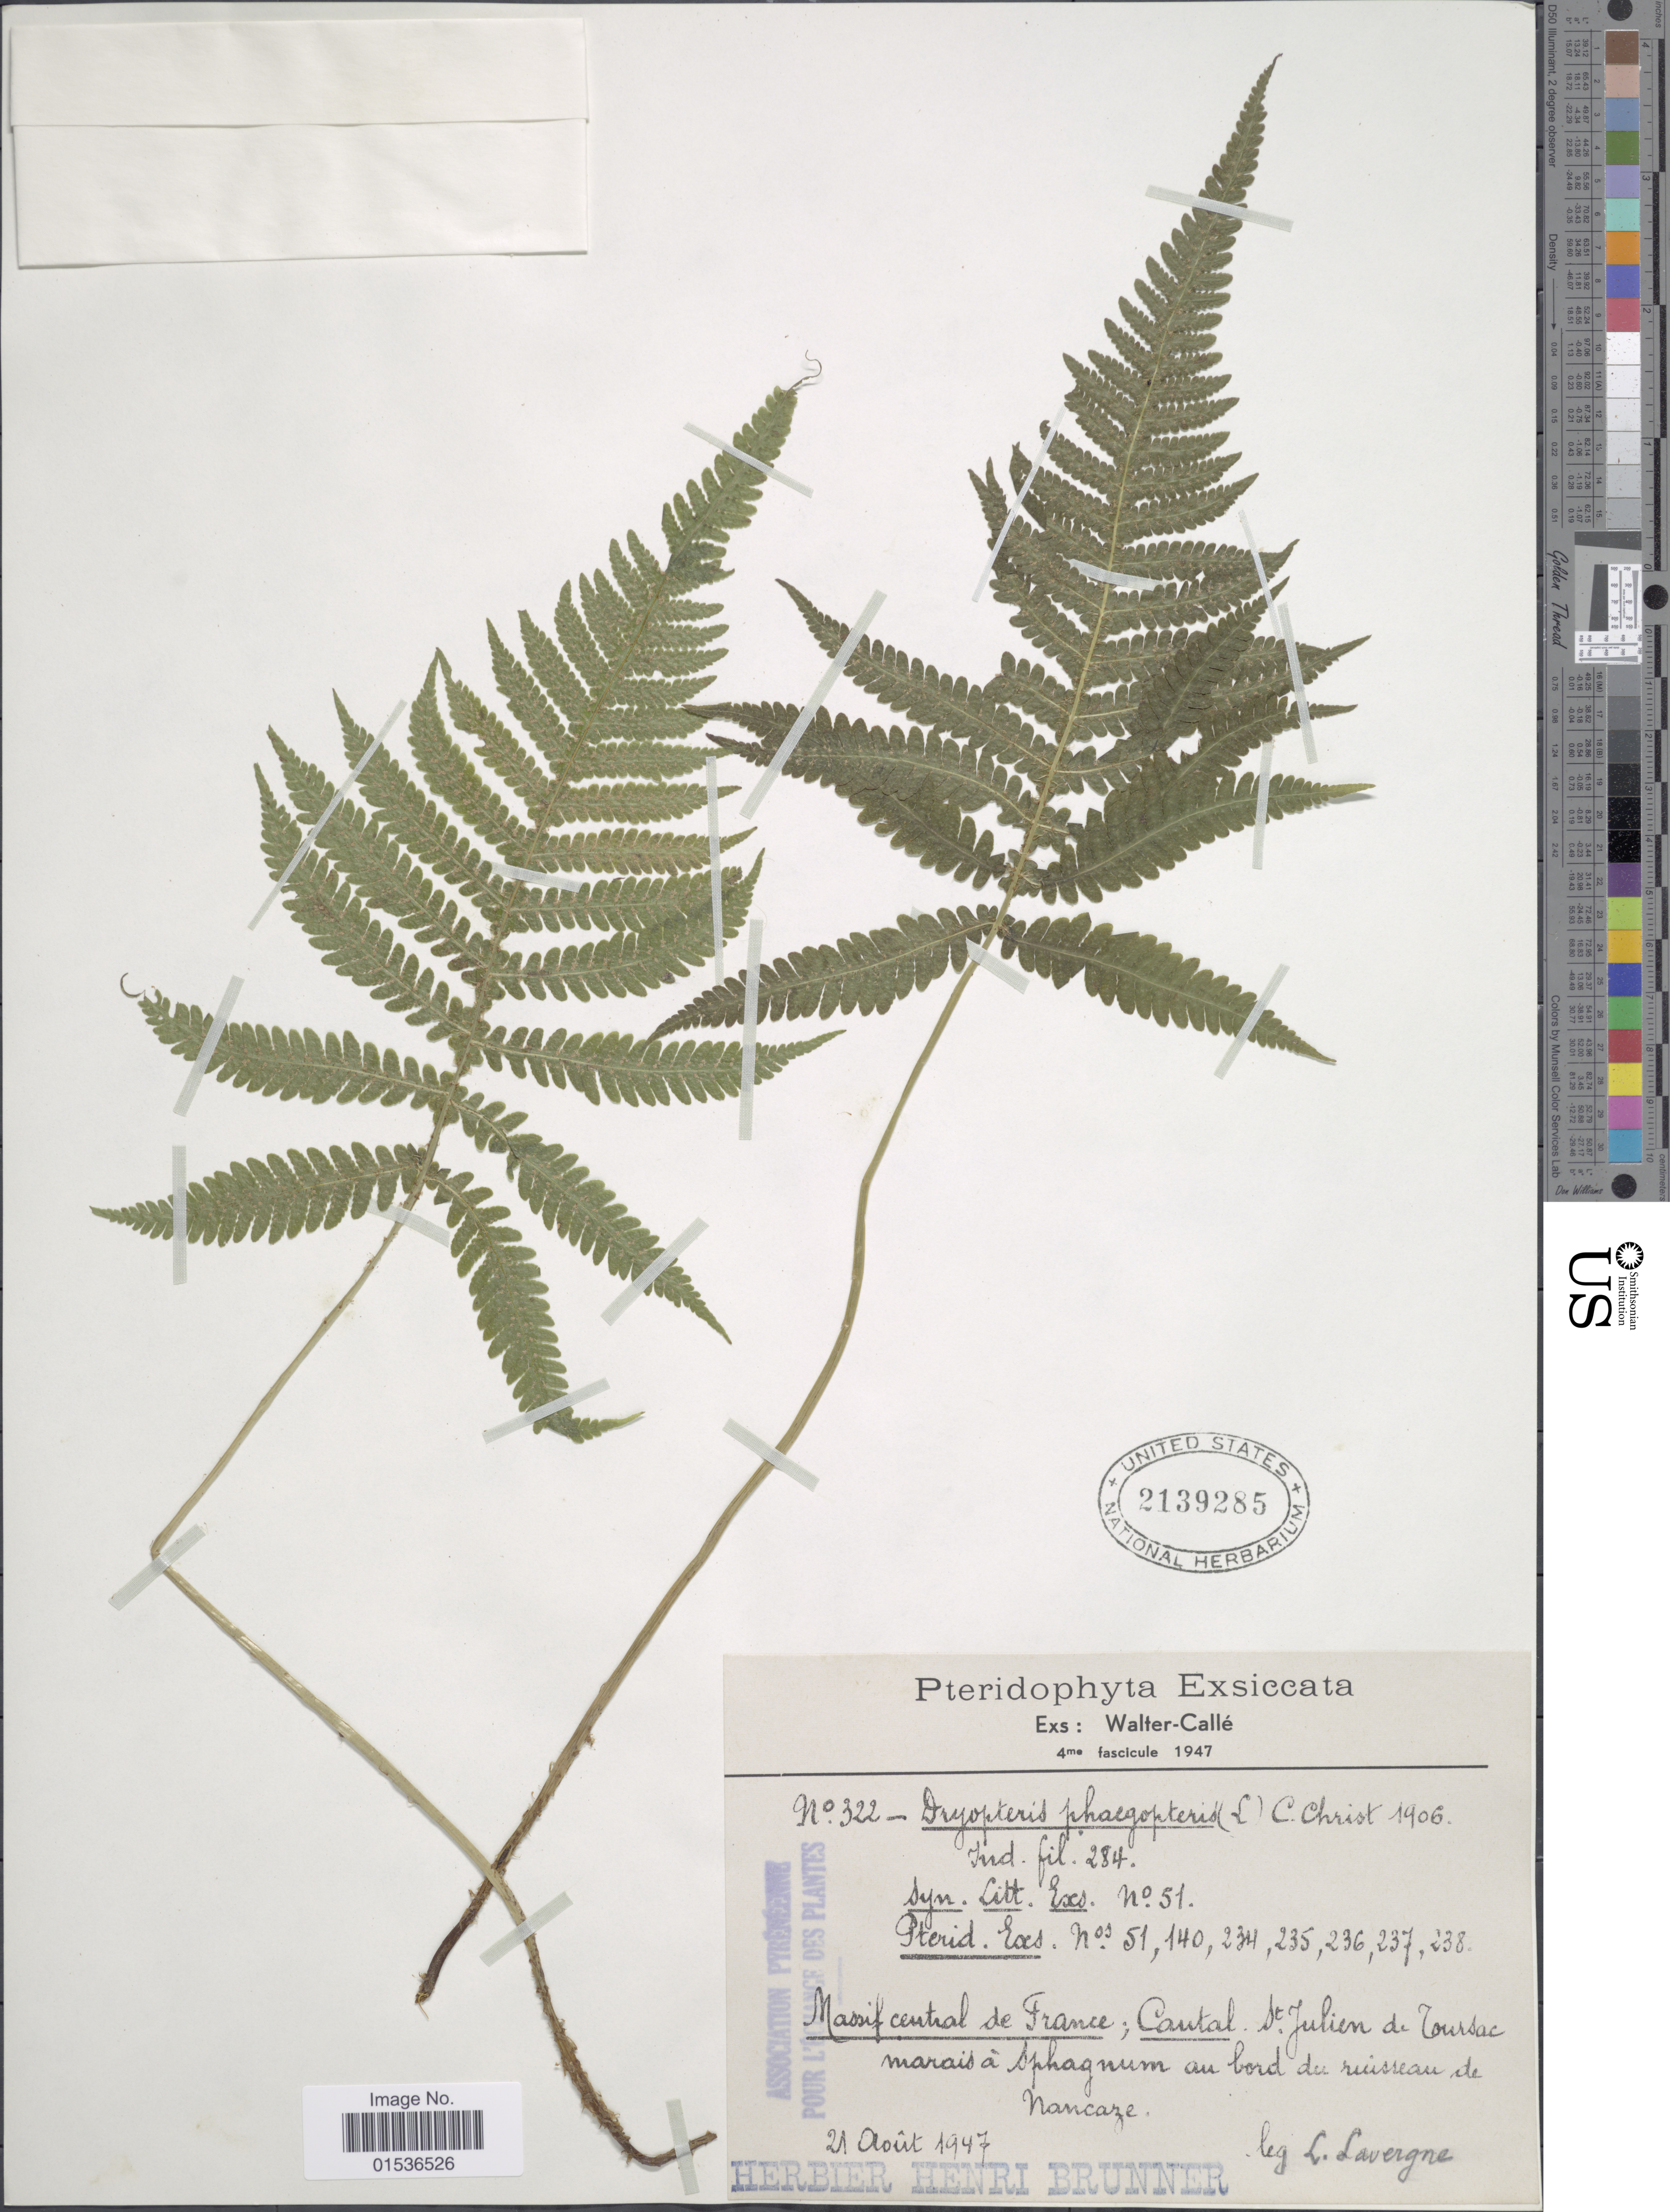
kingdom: Plantae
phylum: Tracheophyta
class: Polypodiopsida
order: Polypodiales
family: Thelypteridaceae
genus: Phegopteris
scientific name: Phegopteris connectilis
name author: (Michx.) Watt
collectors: L. Lavergne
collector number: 322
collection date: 1947-08-21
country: France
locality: Walter - Calle. Massif central de France; Cautal. St. Julien de Toursac marais a Sphagnum au bord du ruisseau de Nacaze, [interpreted]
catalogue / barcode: US 2139285